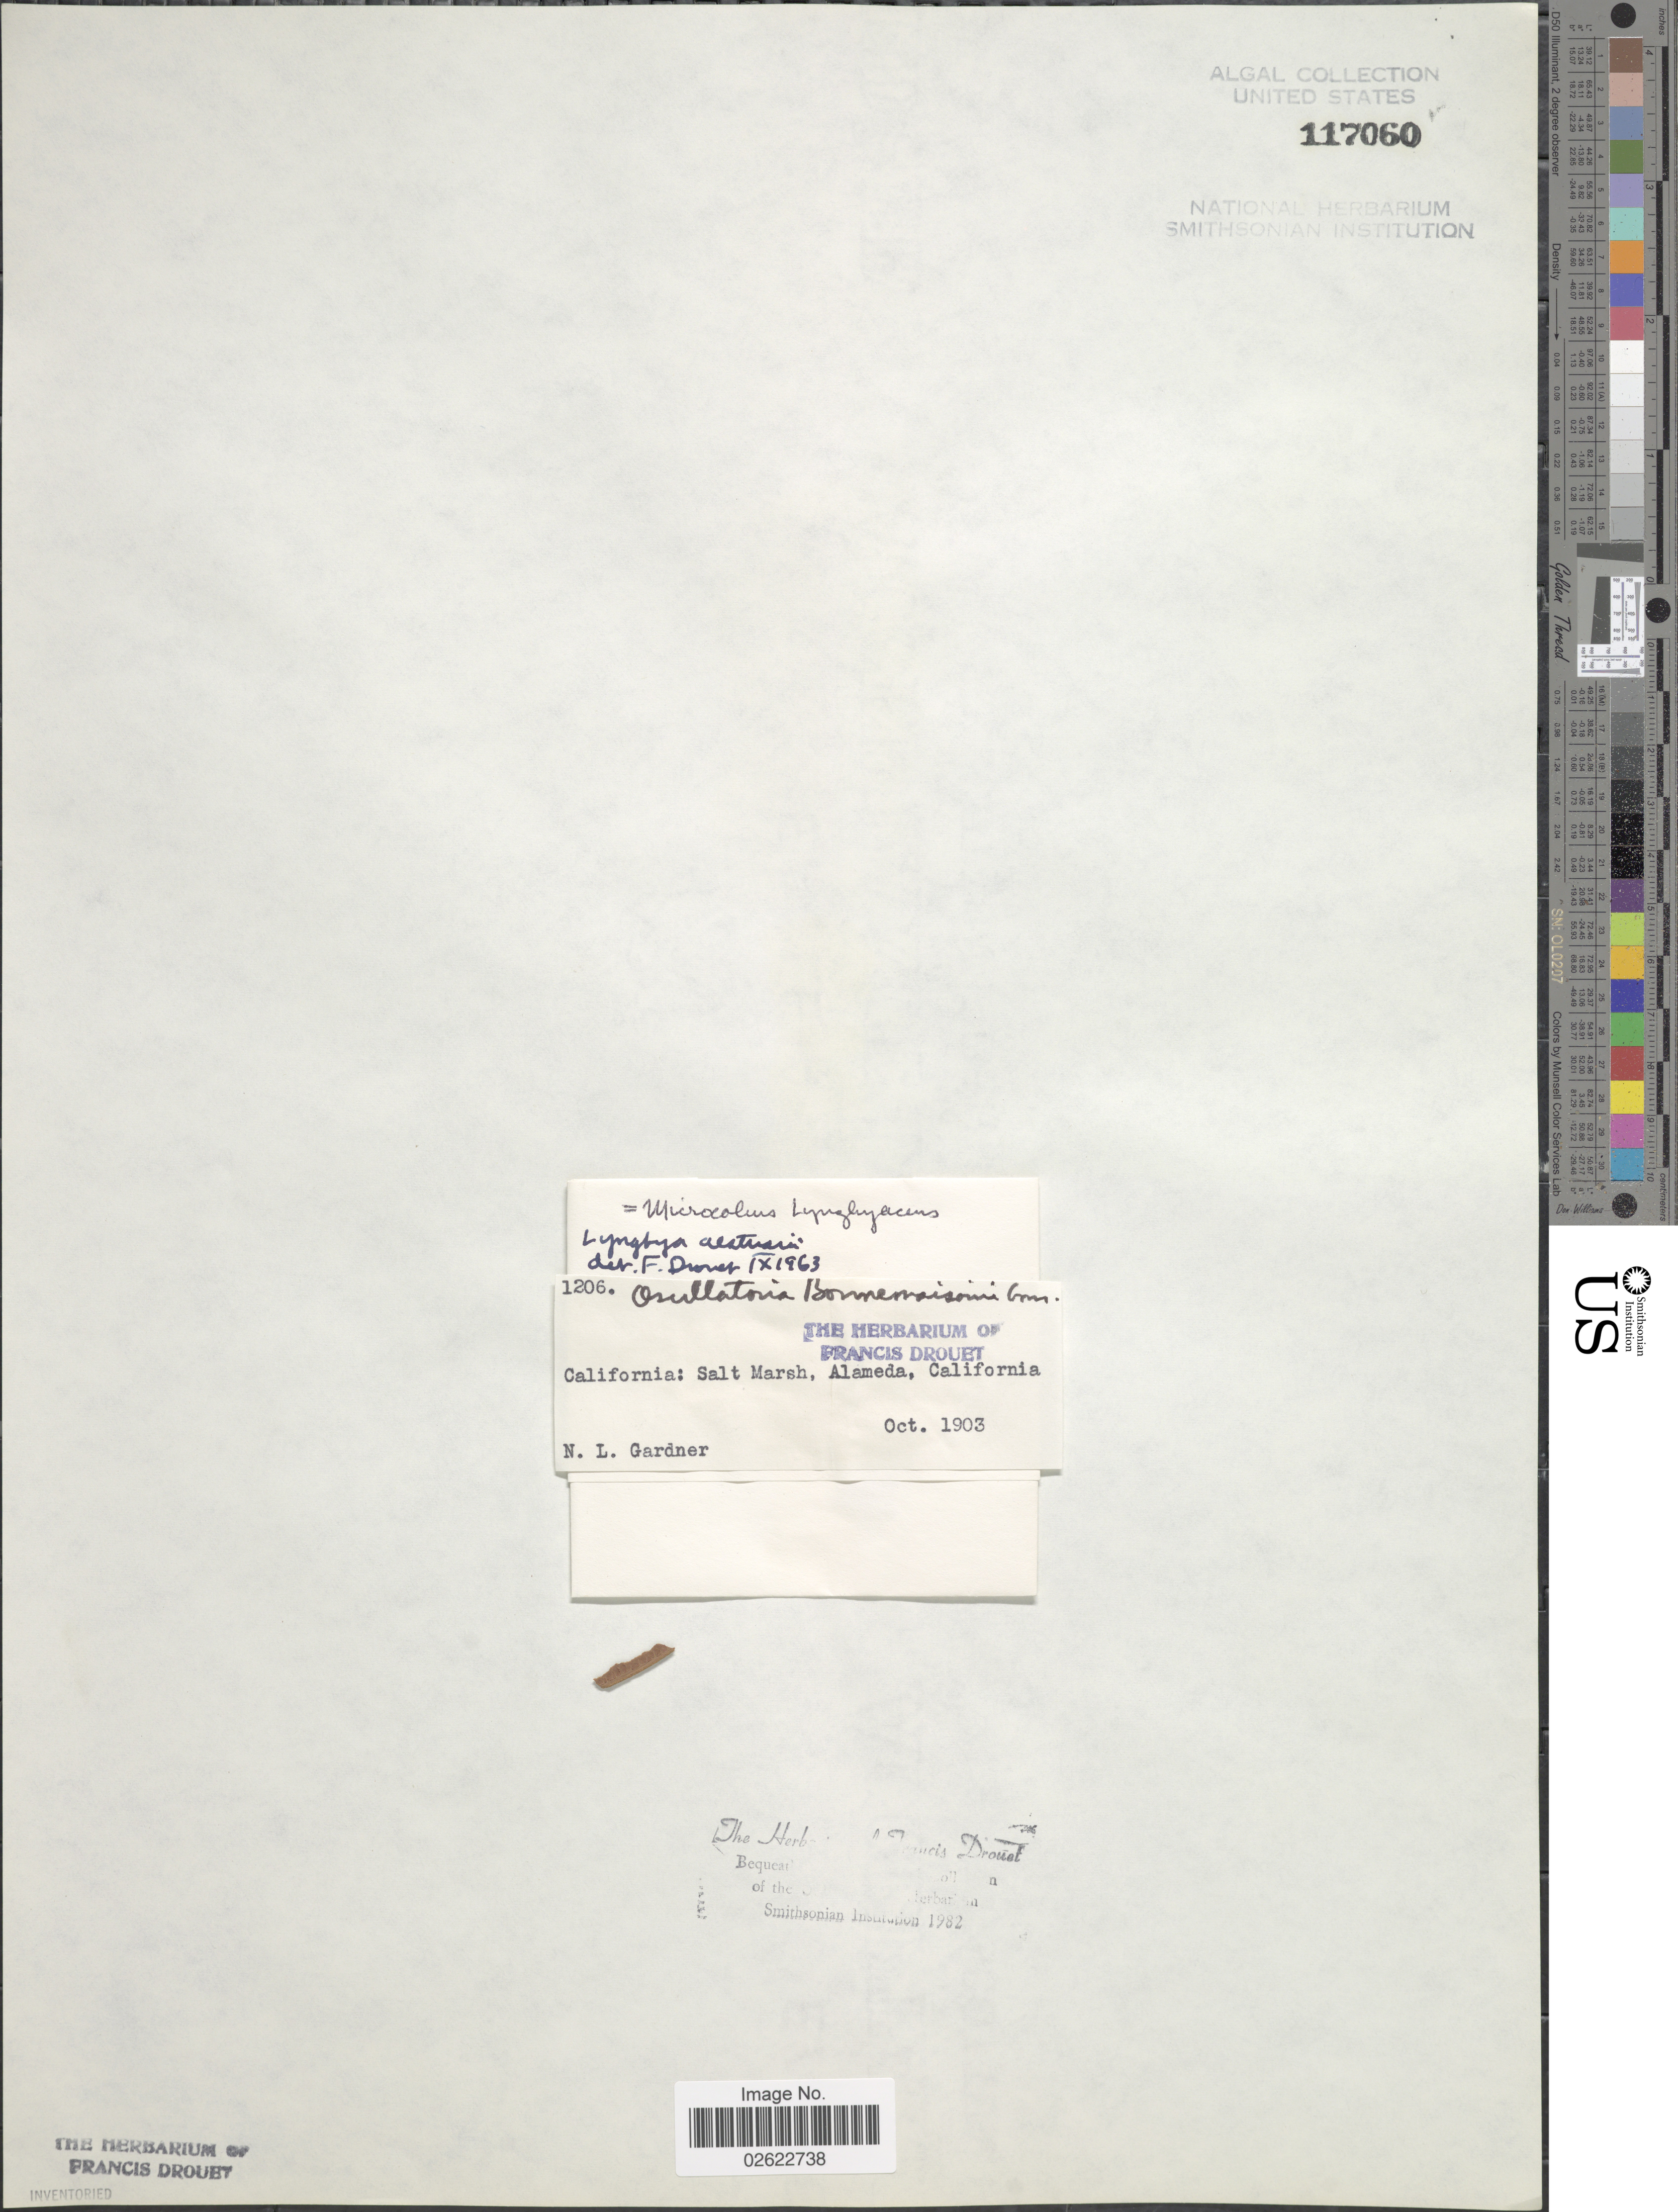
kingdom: Bacteria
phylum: Cyanobacteria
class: Cyanobacteriia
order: Cyanobacteriales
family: Microcoleaceae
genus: Microcoleus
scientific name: Microcoleus lyngbyaceus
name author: Kütz. ex Forti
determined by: Drouet, F. E.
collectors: N. Gardner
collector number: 1206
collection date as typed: Oct 1903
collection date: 1903-10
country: United States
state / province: California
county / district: Alameda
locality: Alameda Salt Marsh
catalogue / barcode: US 117060